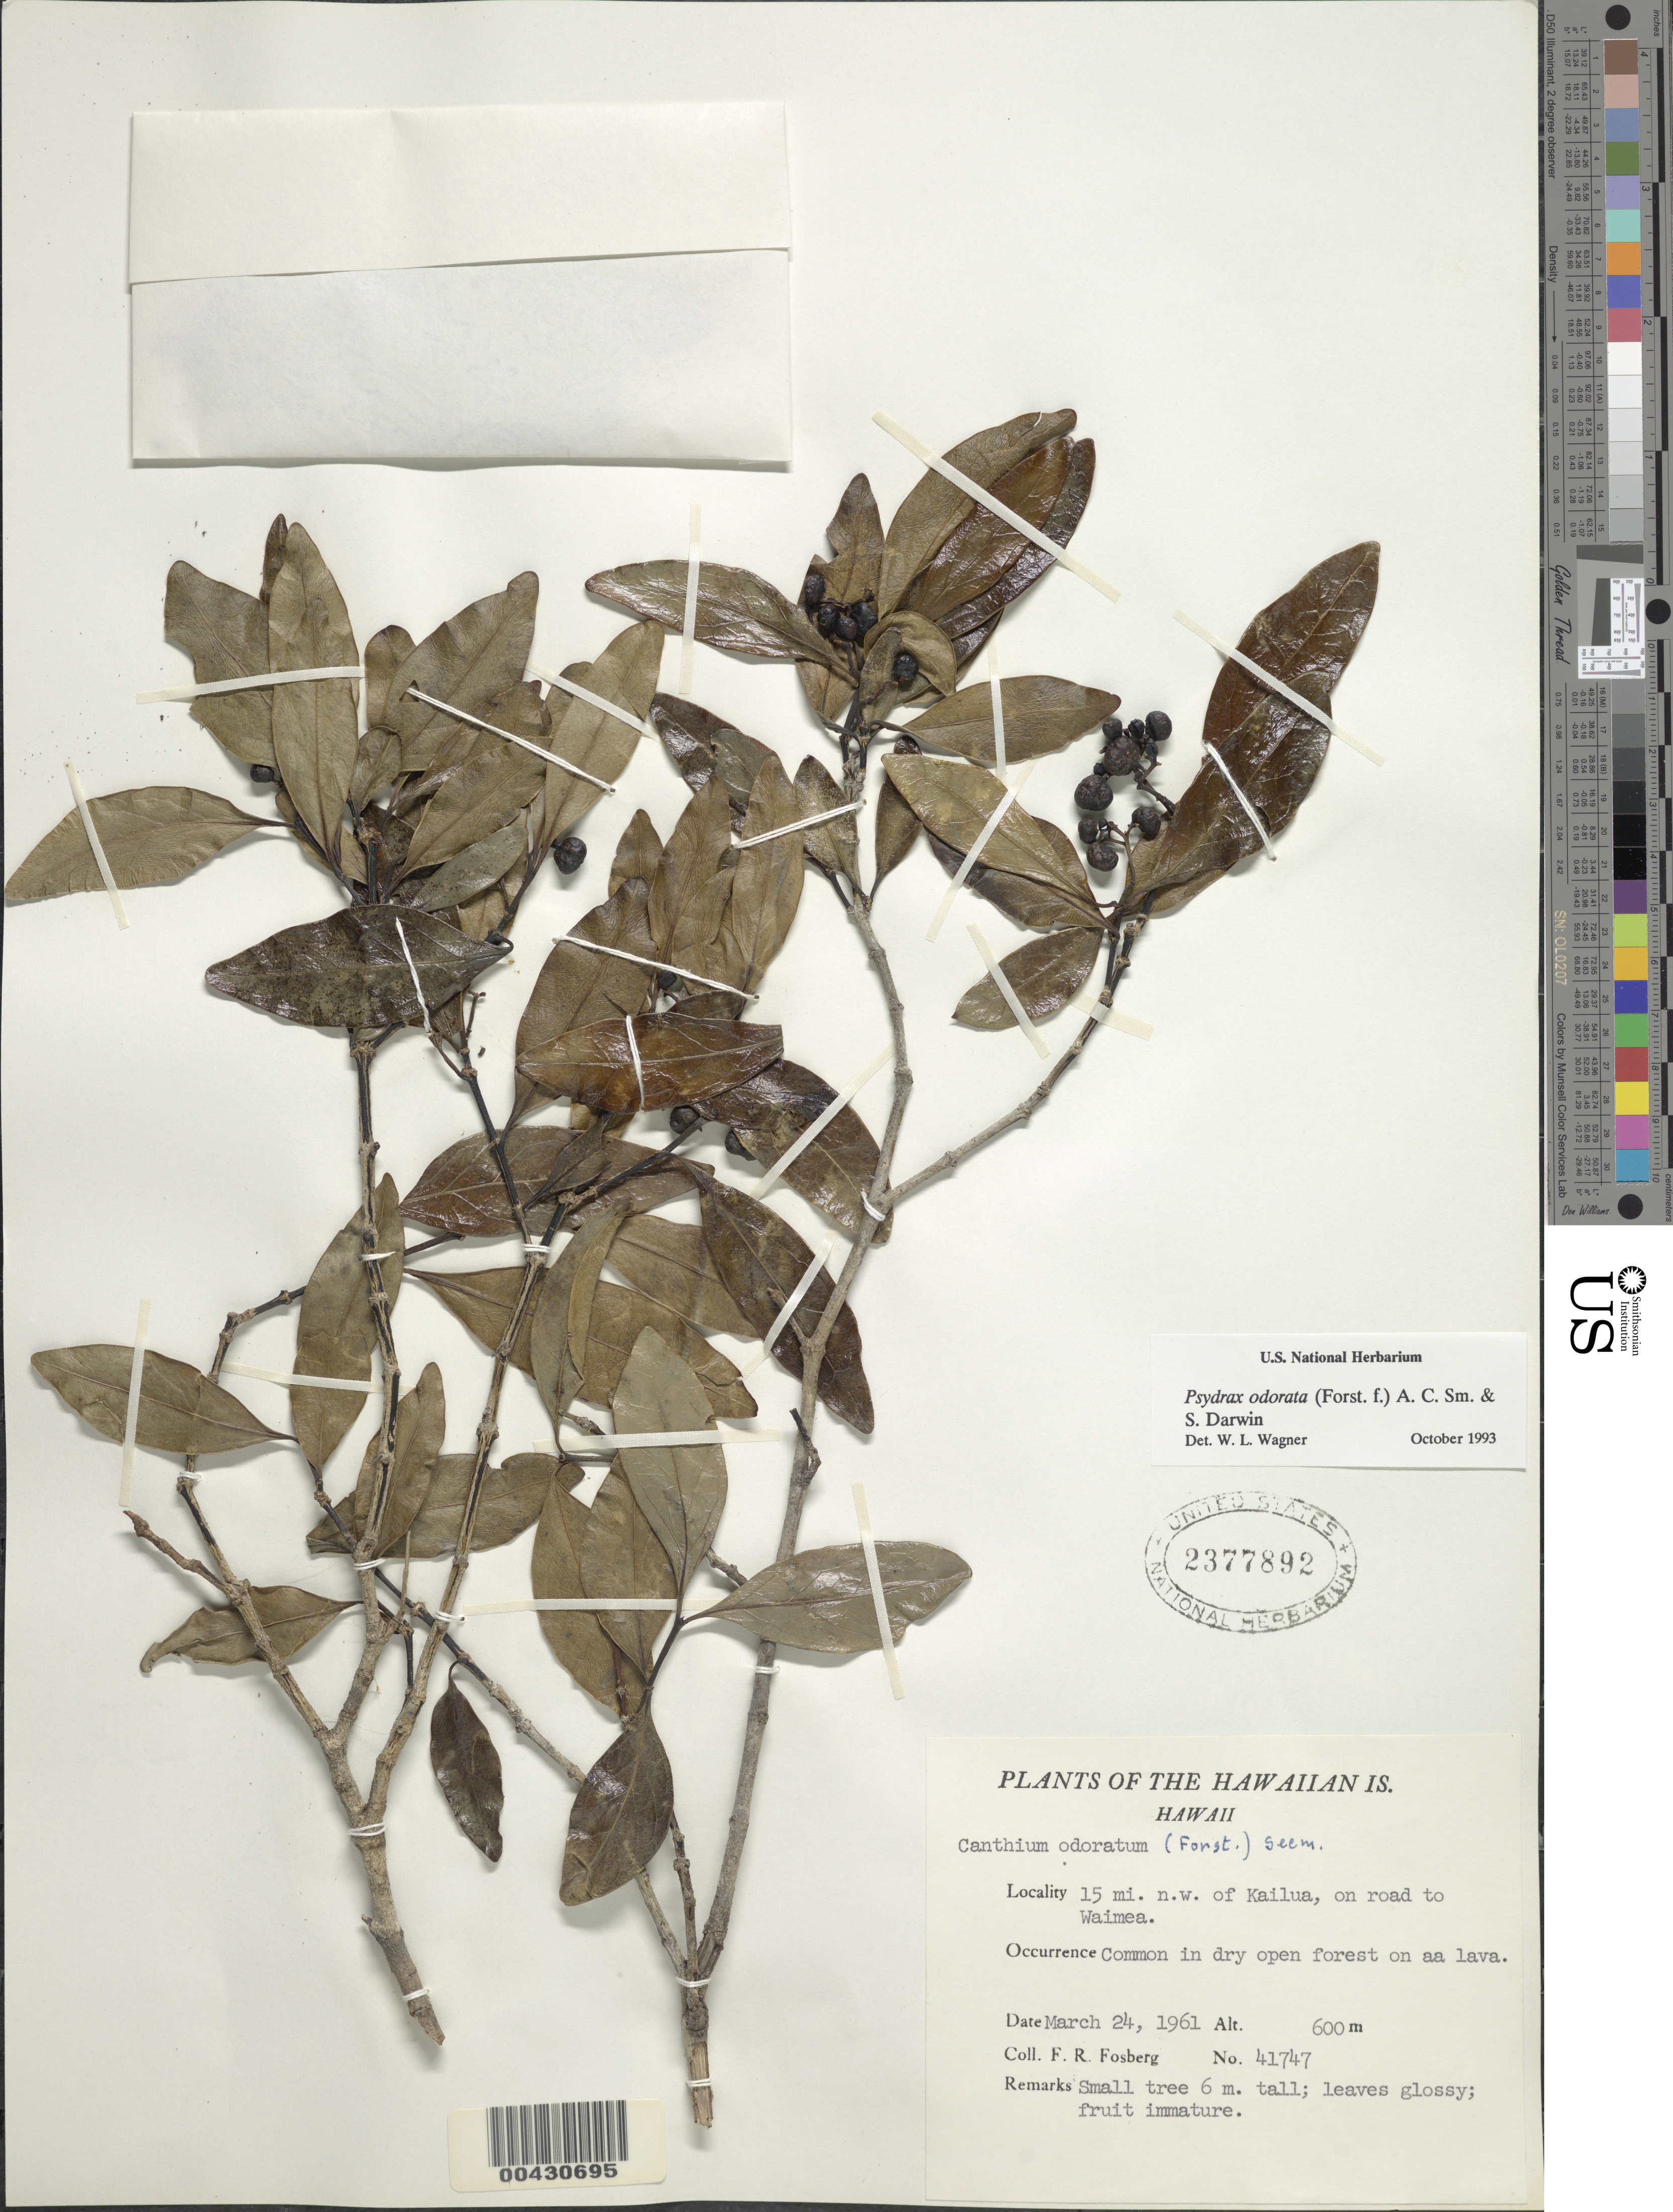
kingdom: Plantae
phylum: Tracheophyta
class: Magnoliopsida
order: Gentianales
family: Rubiaceae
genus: Psydrax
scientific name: Psydrax odorata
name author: (G. Forst.) A.C. Sm. & S.P. Darwin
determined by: Wagner, W. L., (BOT), Smithsonian Institution - National Museum of Natural History (UNITED STATES)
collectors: F. R. Fosberg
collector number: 41747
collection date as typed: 24 Mar 1961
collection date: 1961-03-24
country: United States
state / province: Hawaii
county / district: Hawaii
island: Hawaii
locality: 15 miles northwest of Kailua, on road to Waimea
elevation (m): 600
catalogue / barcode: US 2377892